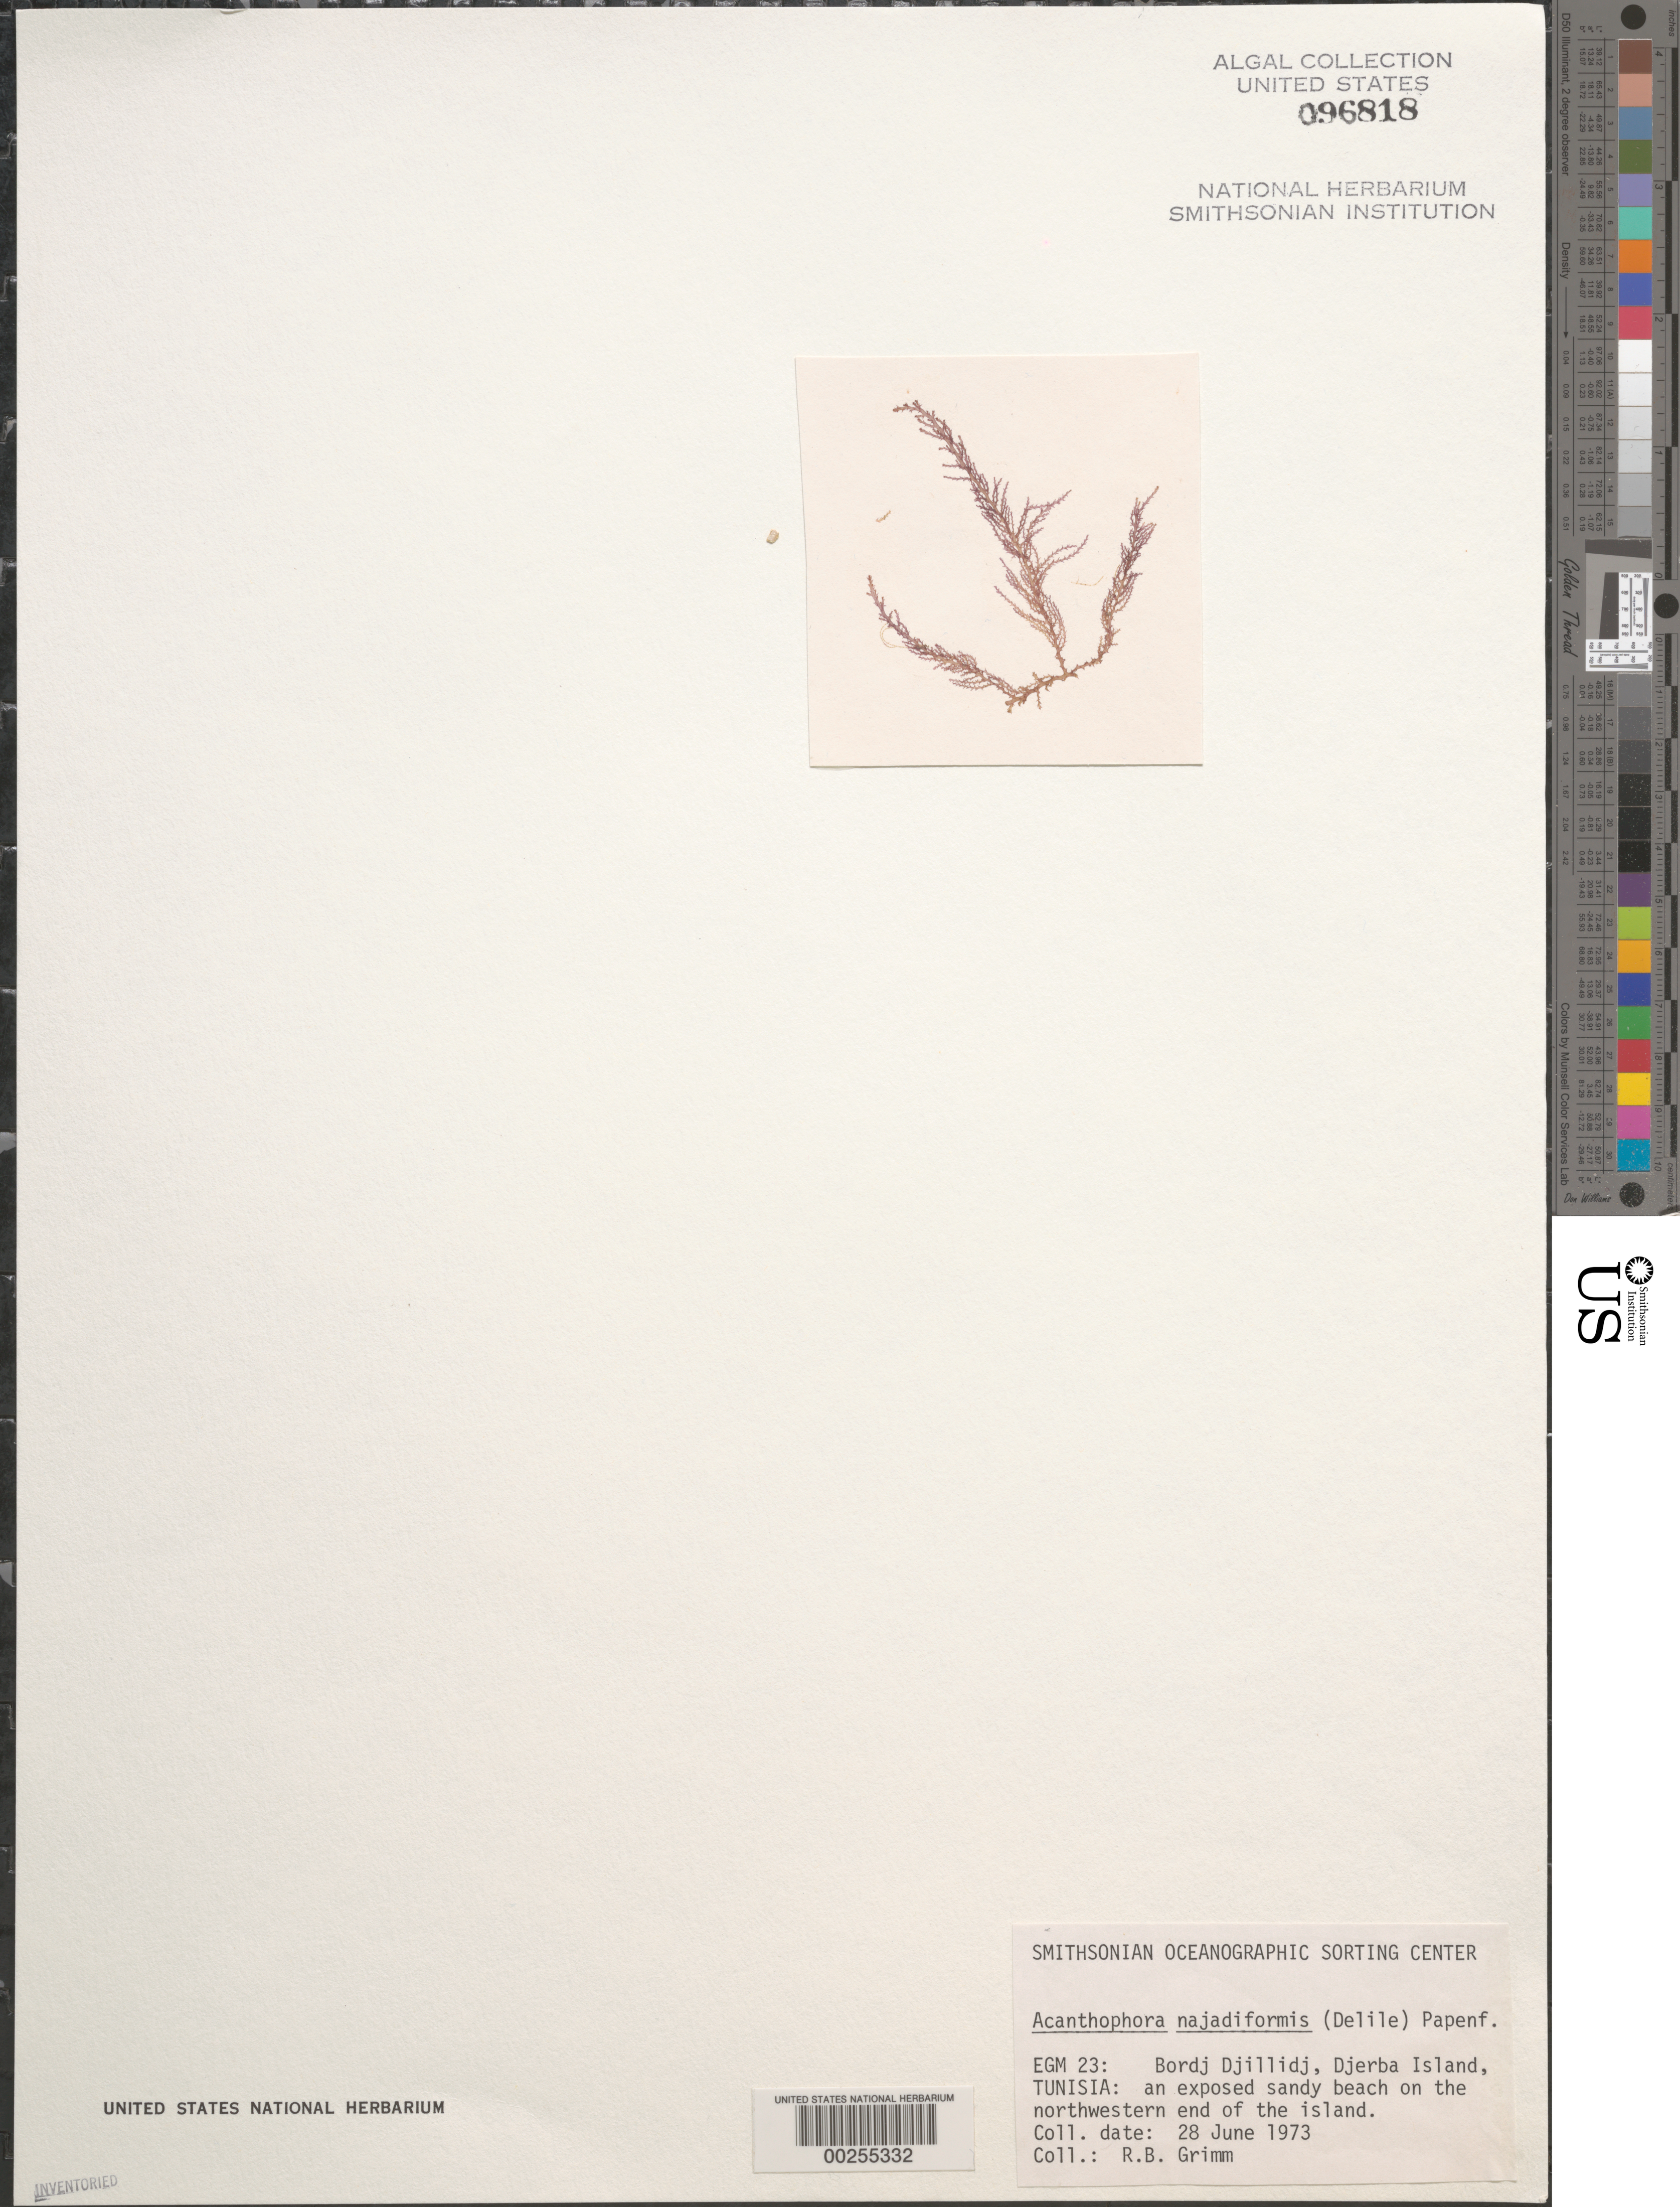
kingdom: Plantae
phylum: Rhodophyta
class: Florideophyceae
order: Ceramiales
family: Rhodomelaceae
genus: Acanthophora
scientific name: Acanthophora nayadiformis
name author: (Delile) Papenf.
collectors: R. Grimm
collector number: EGM 23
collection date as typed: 28 Jun 1973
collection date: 1973-06-28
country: Tunisia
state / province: Medenine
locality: Bordj djillidj, djerba island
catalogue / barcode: US 96818